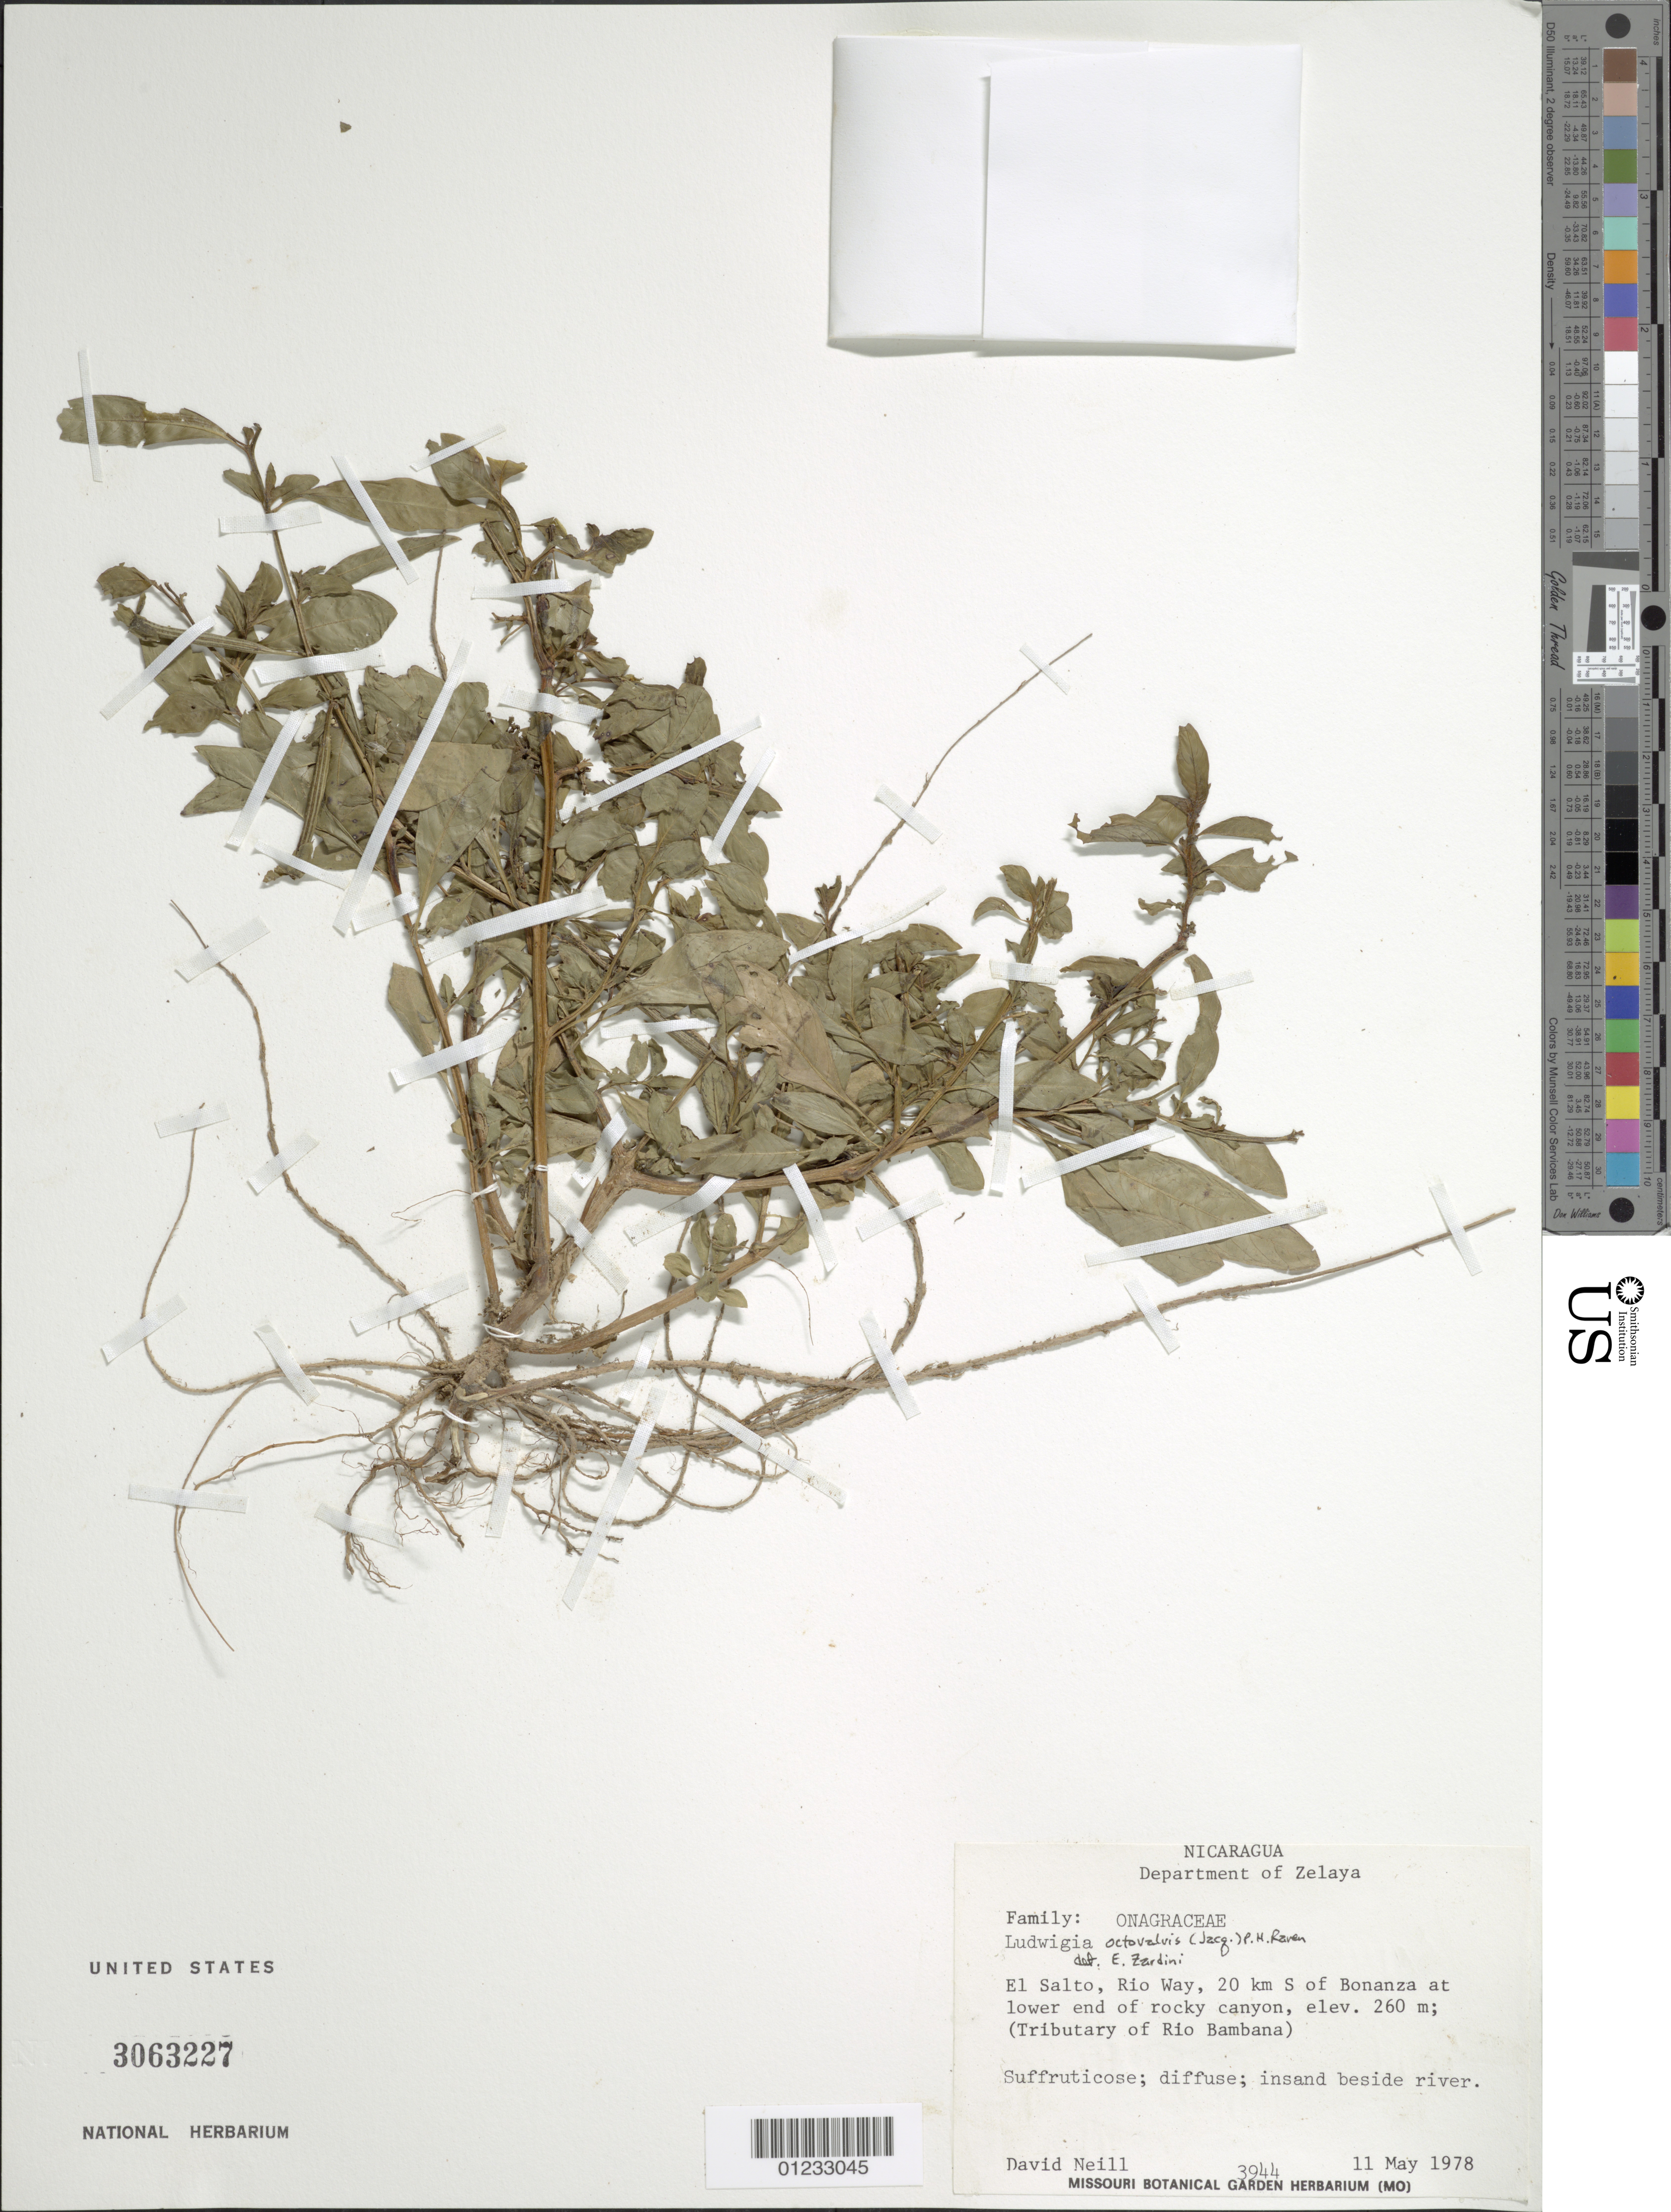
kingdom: Plantae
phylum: Tracheophyta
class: Magnoliopsida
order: Myrtales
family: Onagraceae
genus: Ludwigia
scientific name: Ludwigia octovalvis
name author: (Jacq.) P.H. Raven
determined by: Zardini, E. M.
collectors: D. A. Neill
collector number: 3944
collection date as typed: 11 May 1978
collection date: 1978-05-11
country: Nicaragua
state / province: Atlántico Norte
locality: El Salto, Rio Way, 20 km S of Bonanza at lower end of rocky canyon (tributary of Rio Bambana)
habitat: In sand beside river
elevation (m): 260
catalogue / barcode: US 3063227